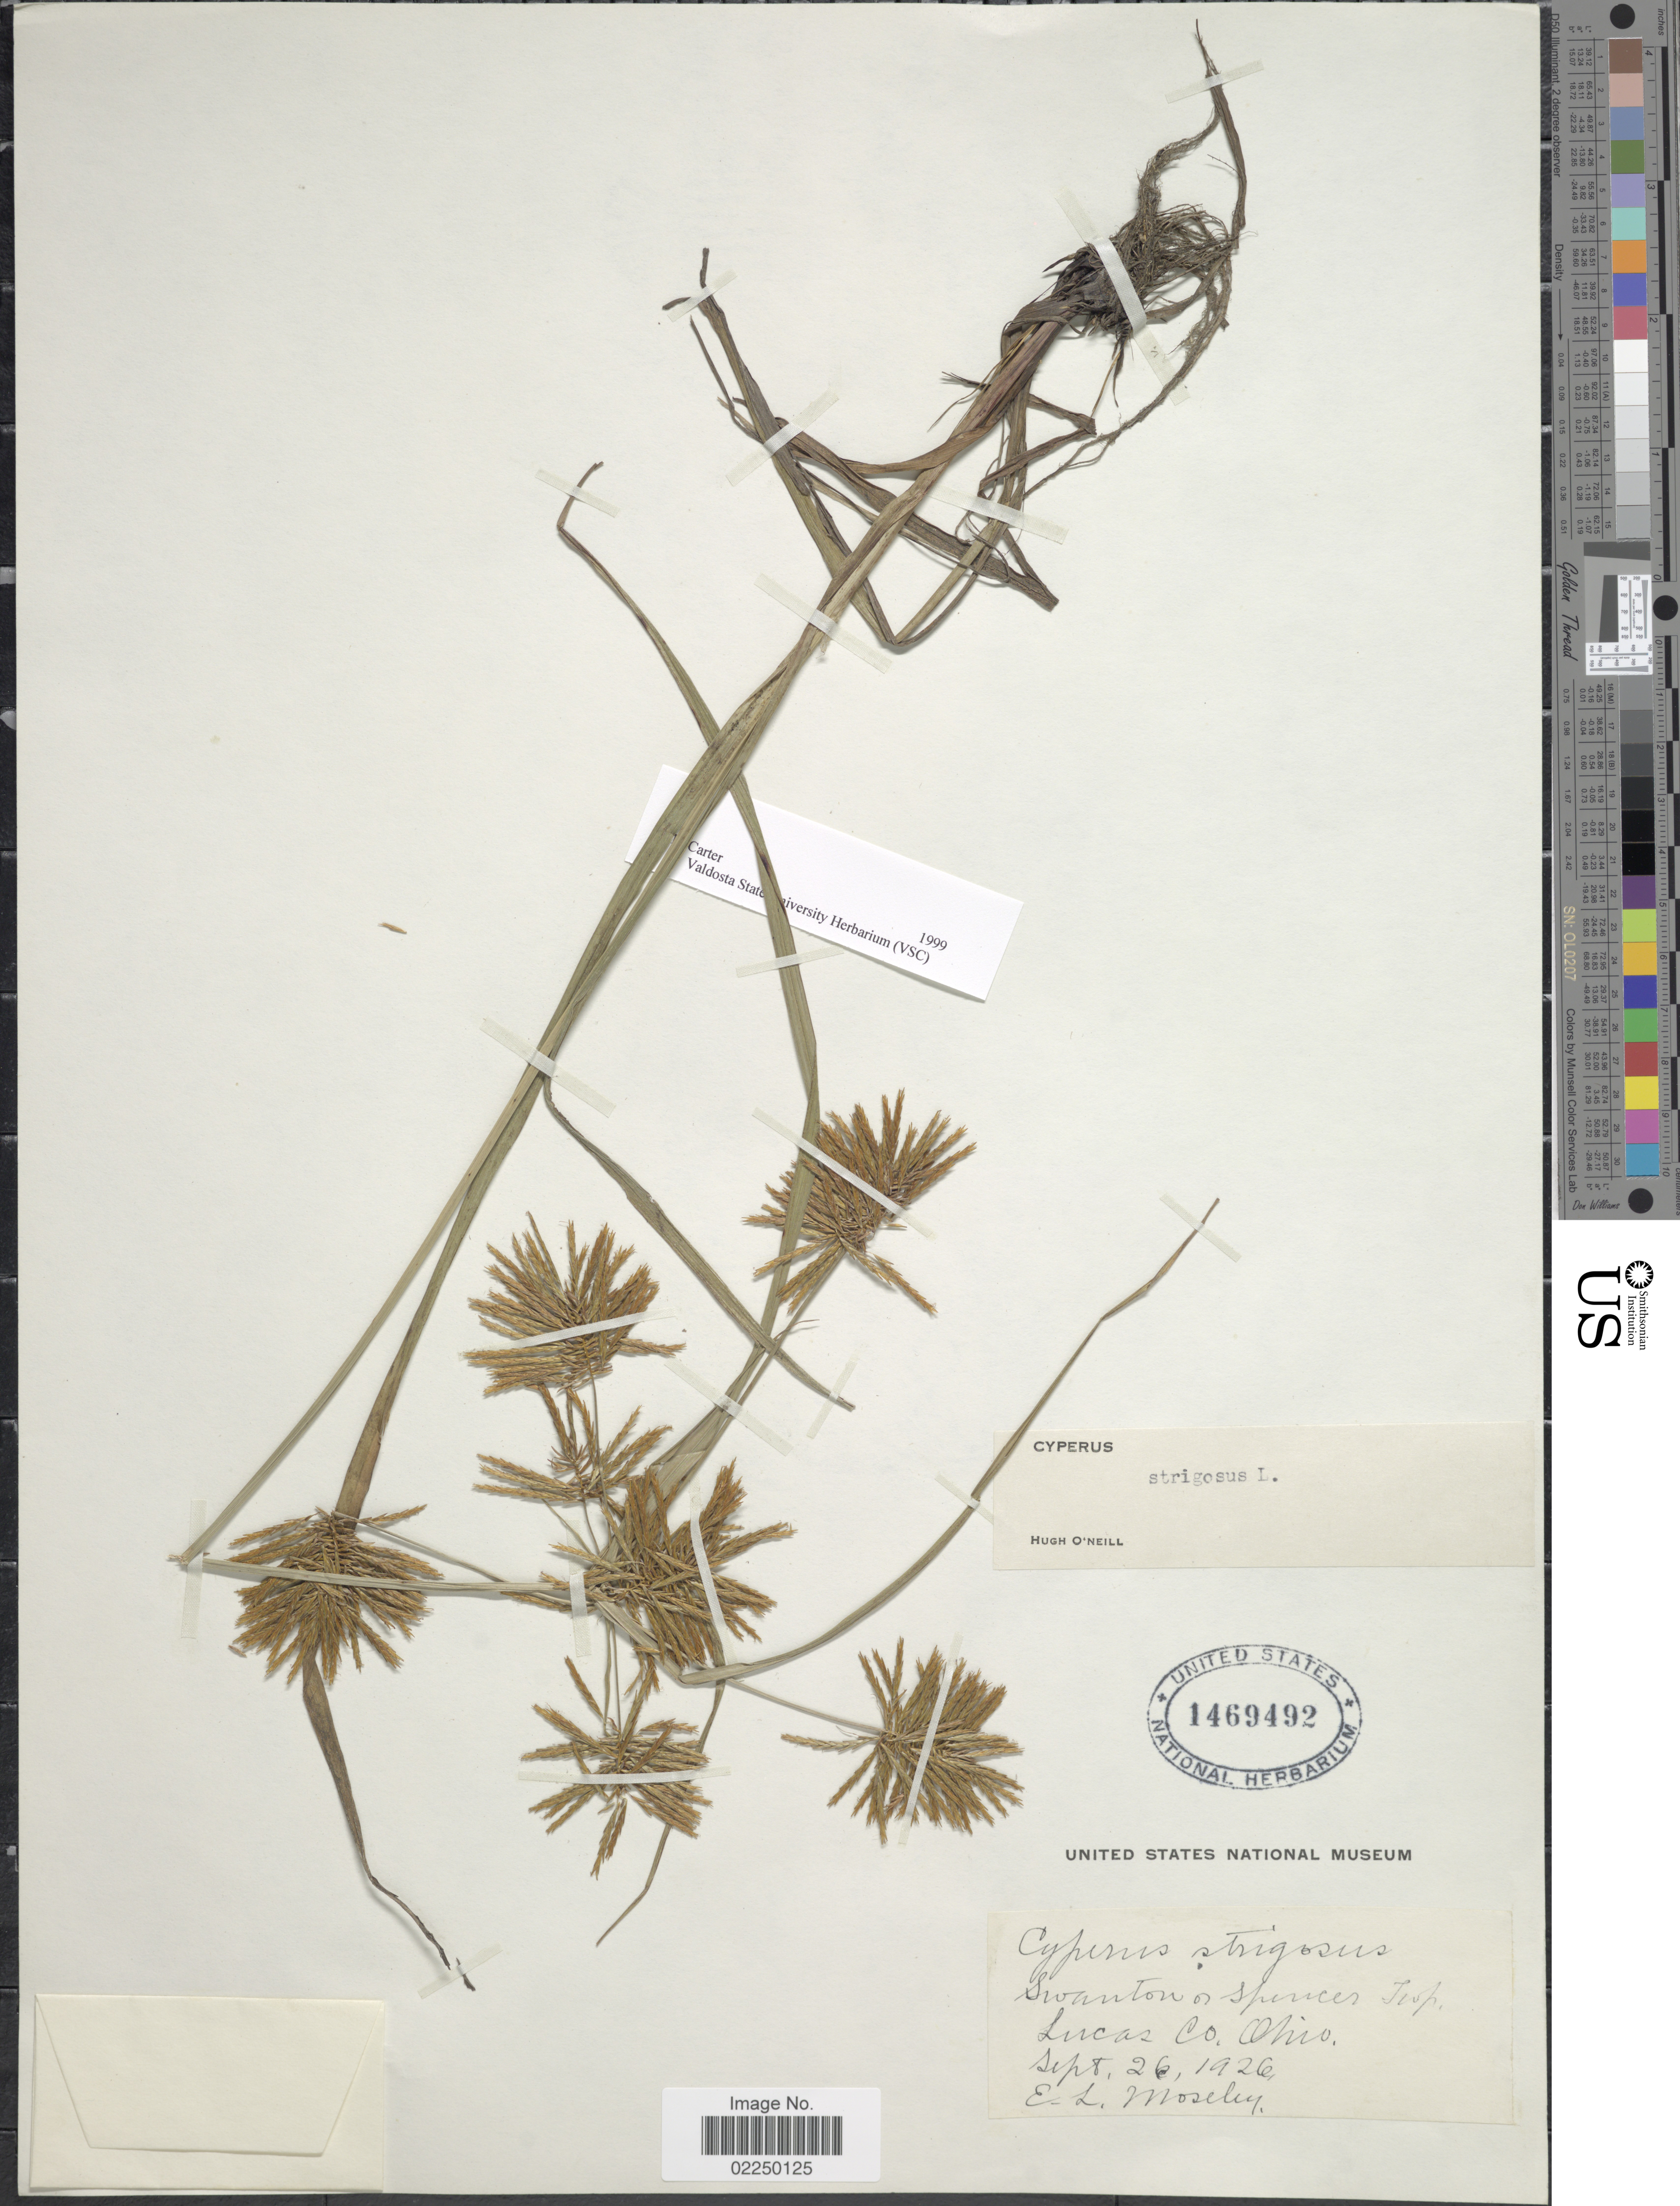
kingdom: Plantae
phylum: Tracheophyta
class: Liliopsida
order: Poales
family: Cyperaceae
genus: Cyperus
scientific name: Cyperus strigosus L.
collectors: E. Moseley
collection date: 1926-09-26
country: United States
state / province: Ohio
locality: Swanton or Spencer Trop., Lucas Co.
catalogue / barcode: US 1469492